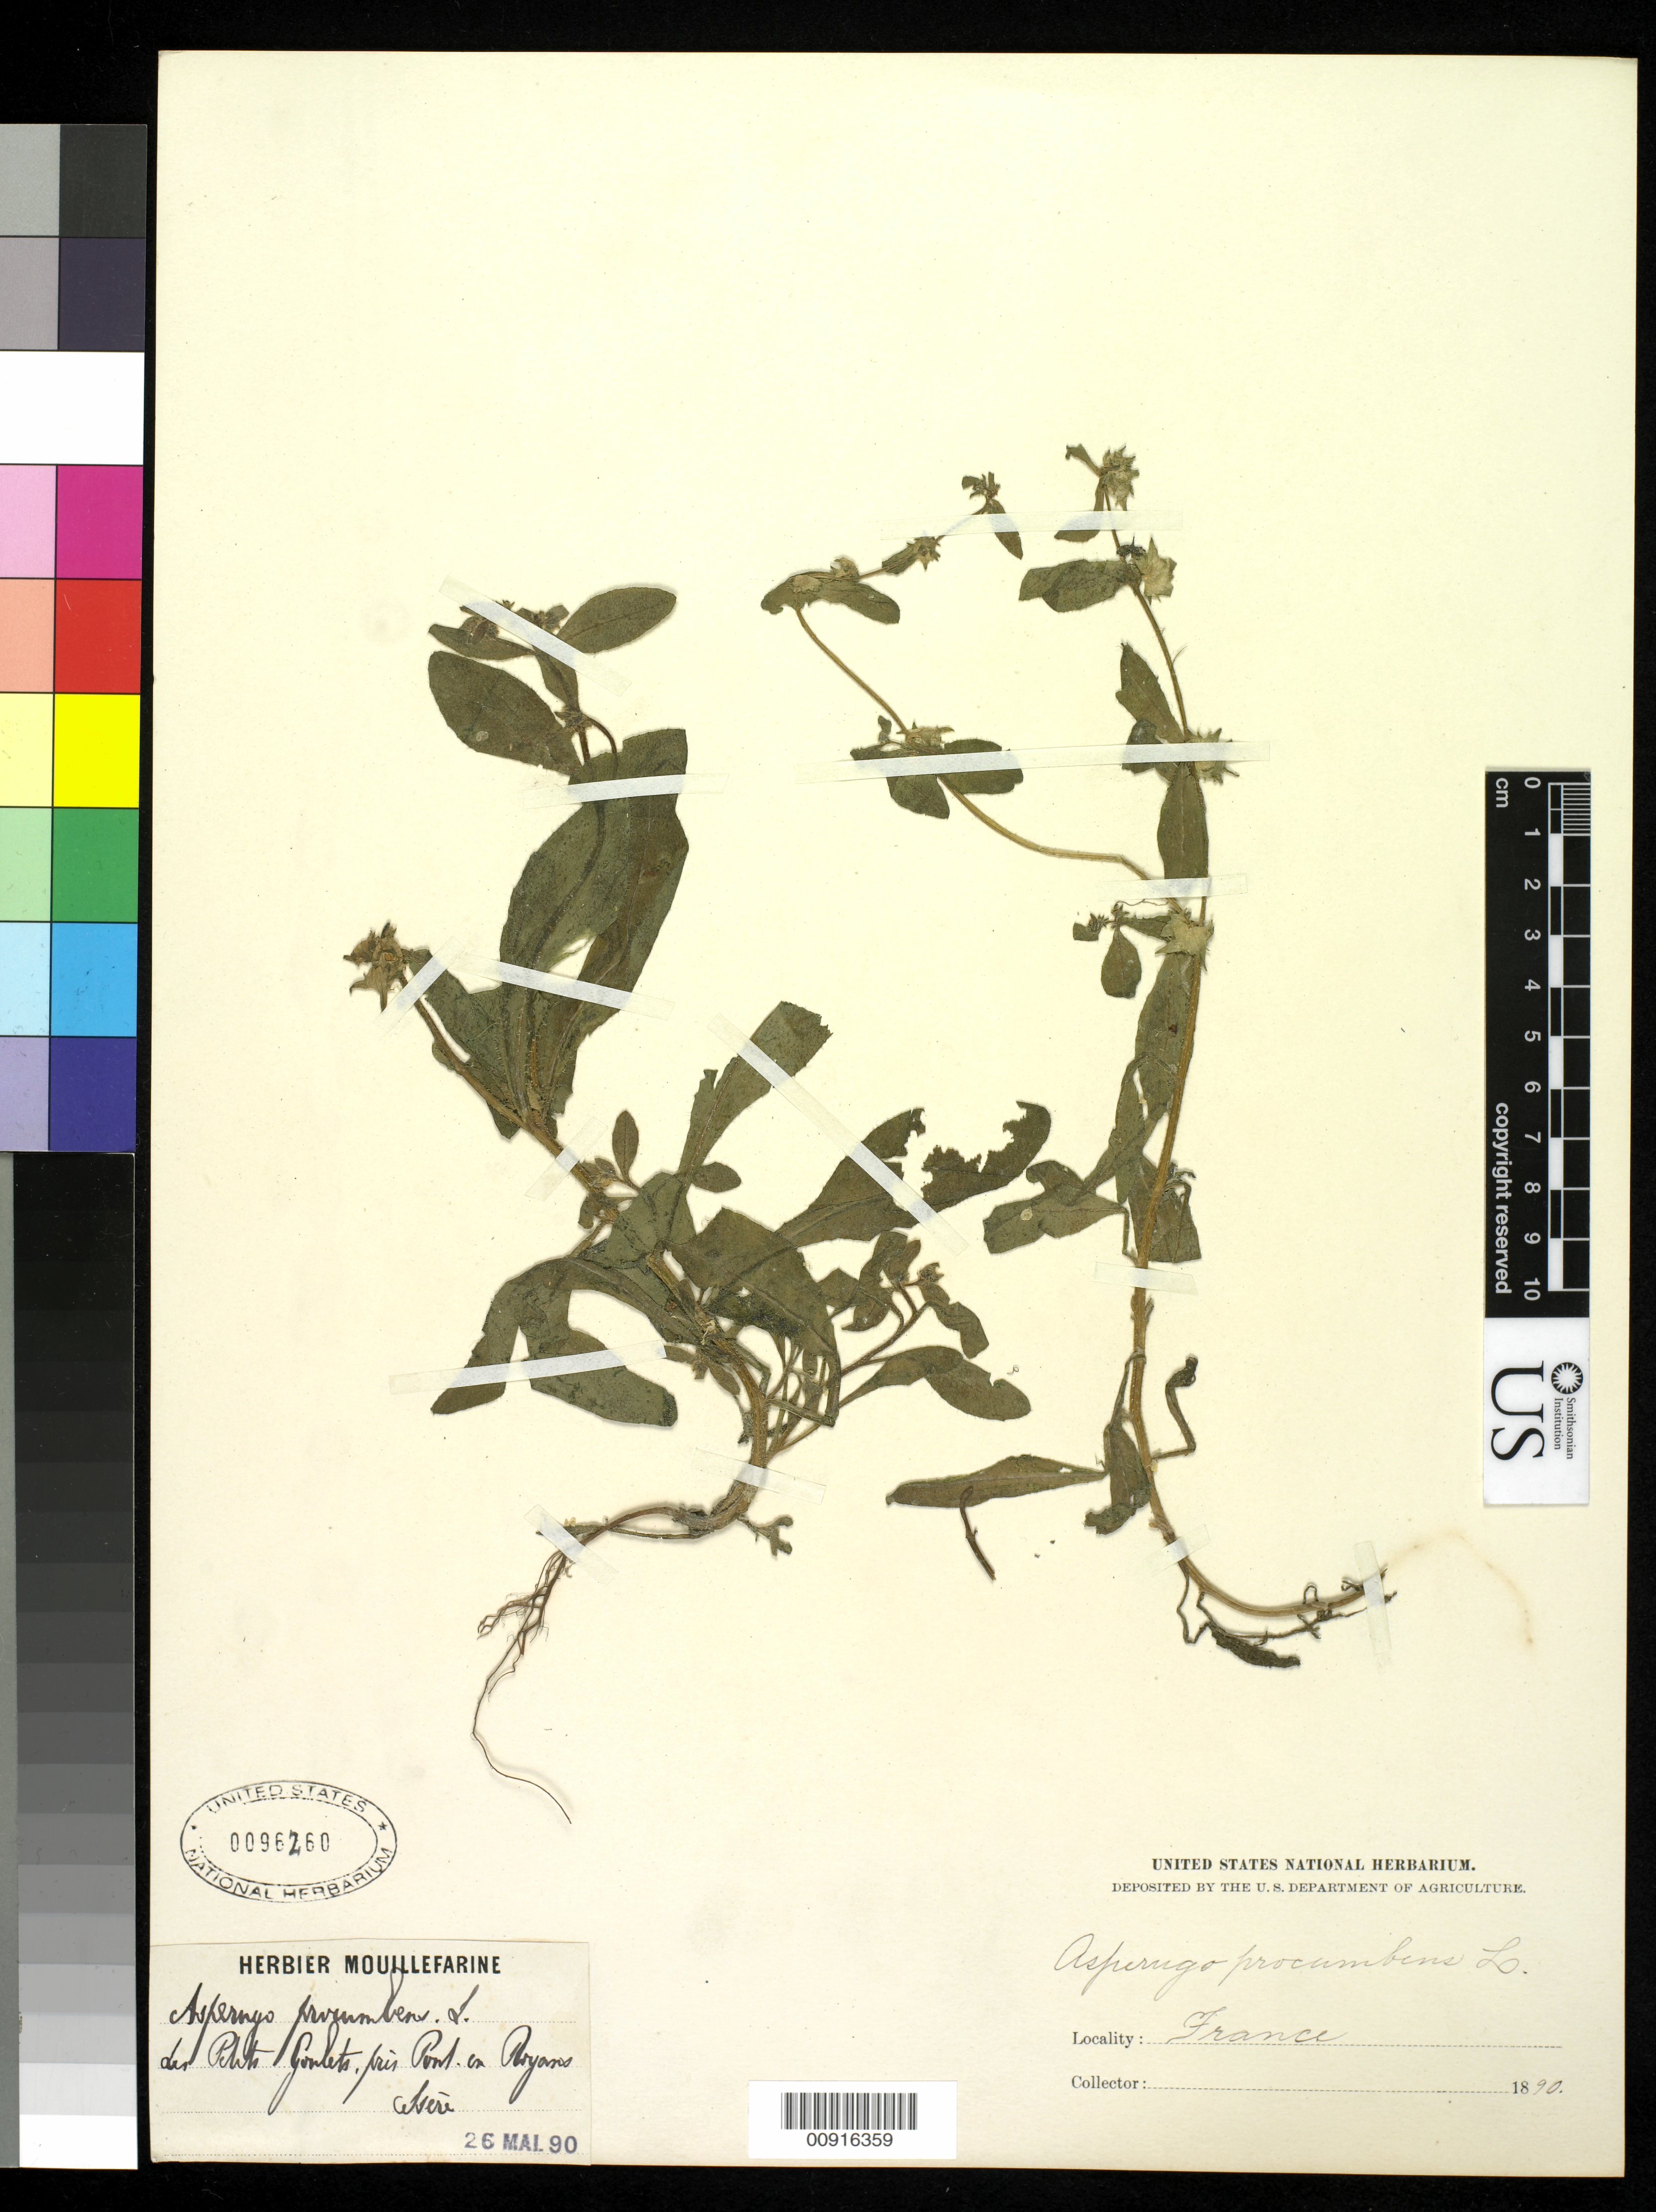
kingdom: Plantae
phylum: Tracheophyta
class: Magnoliopsida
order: Boraginales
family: Boraginaceae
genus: Asperugo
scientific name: Asperugo procumbens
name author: L.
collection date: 1890-05-26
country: France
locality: des Petit Goulets pris Pont in Aryons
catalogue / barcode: US 96260